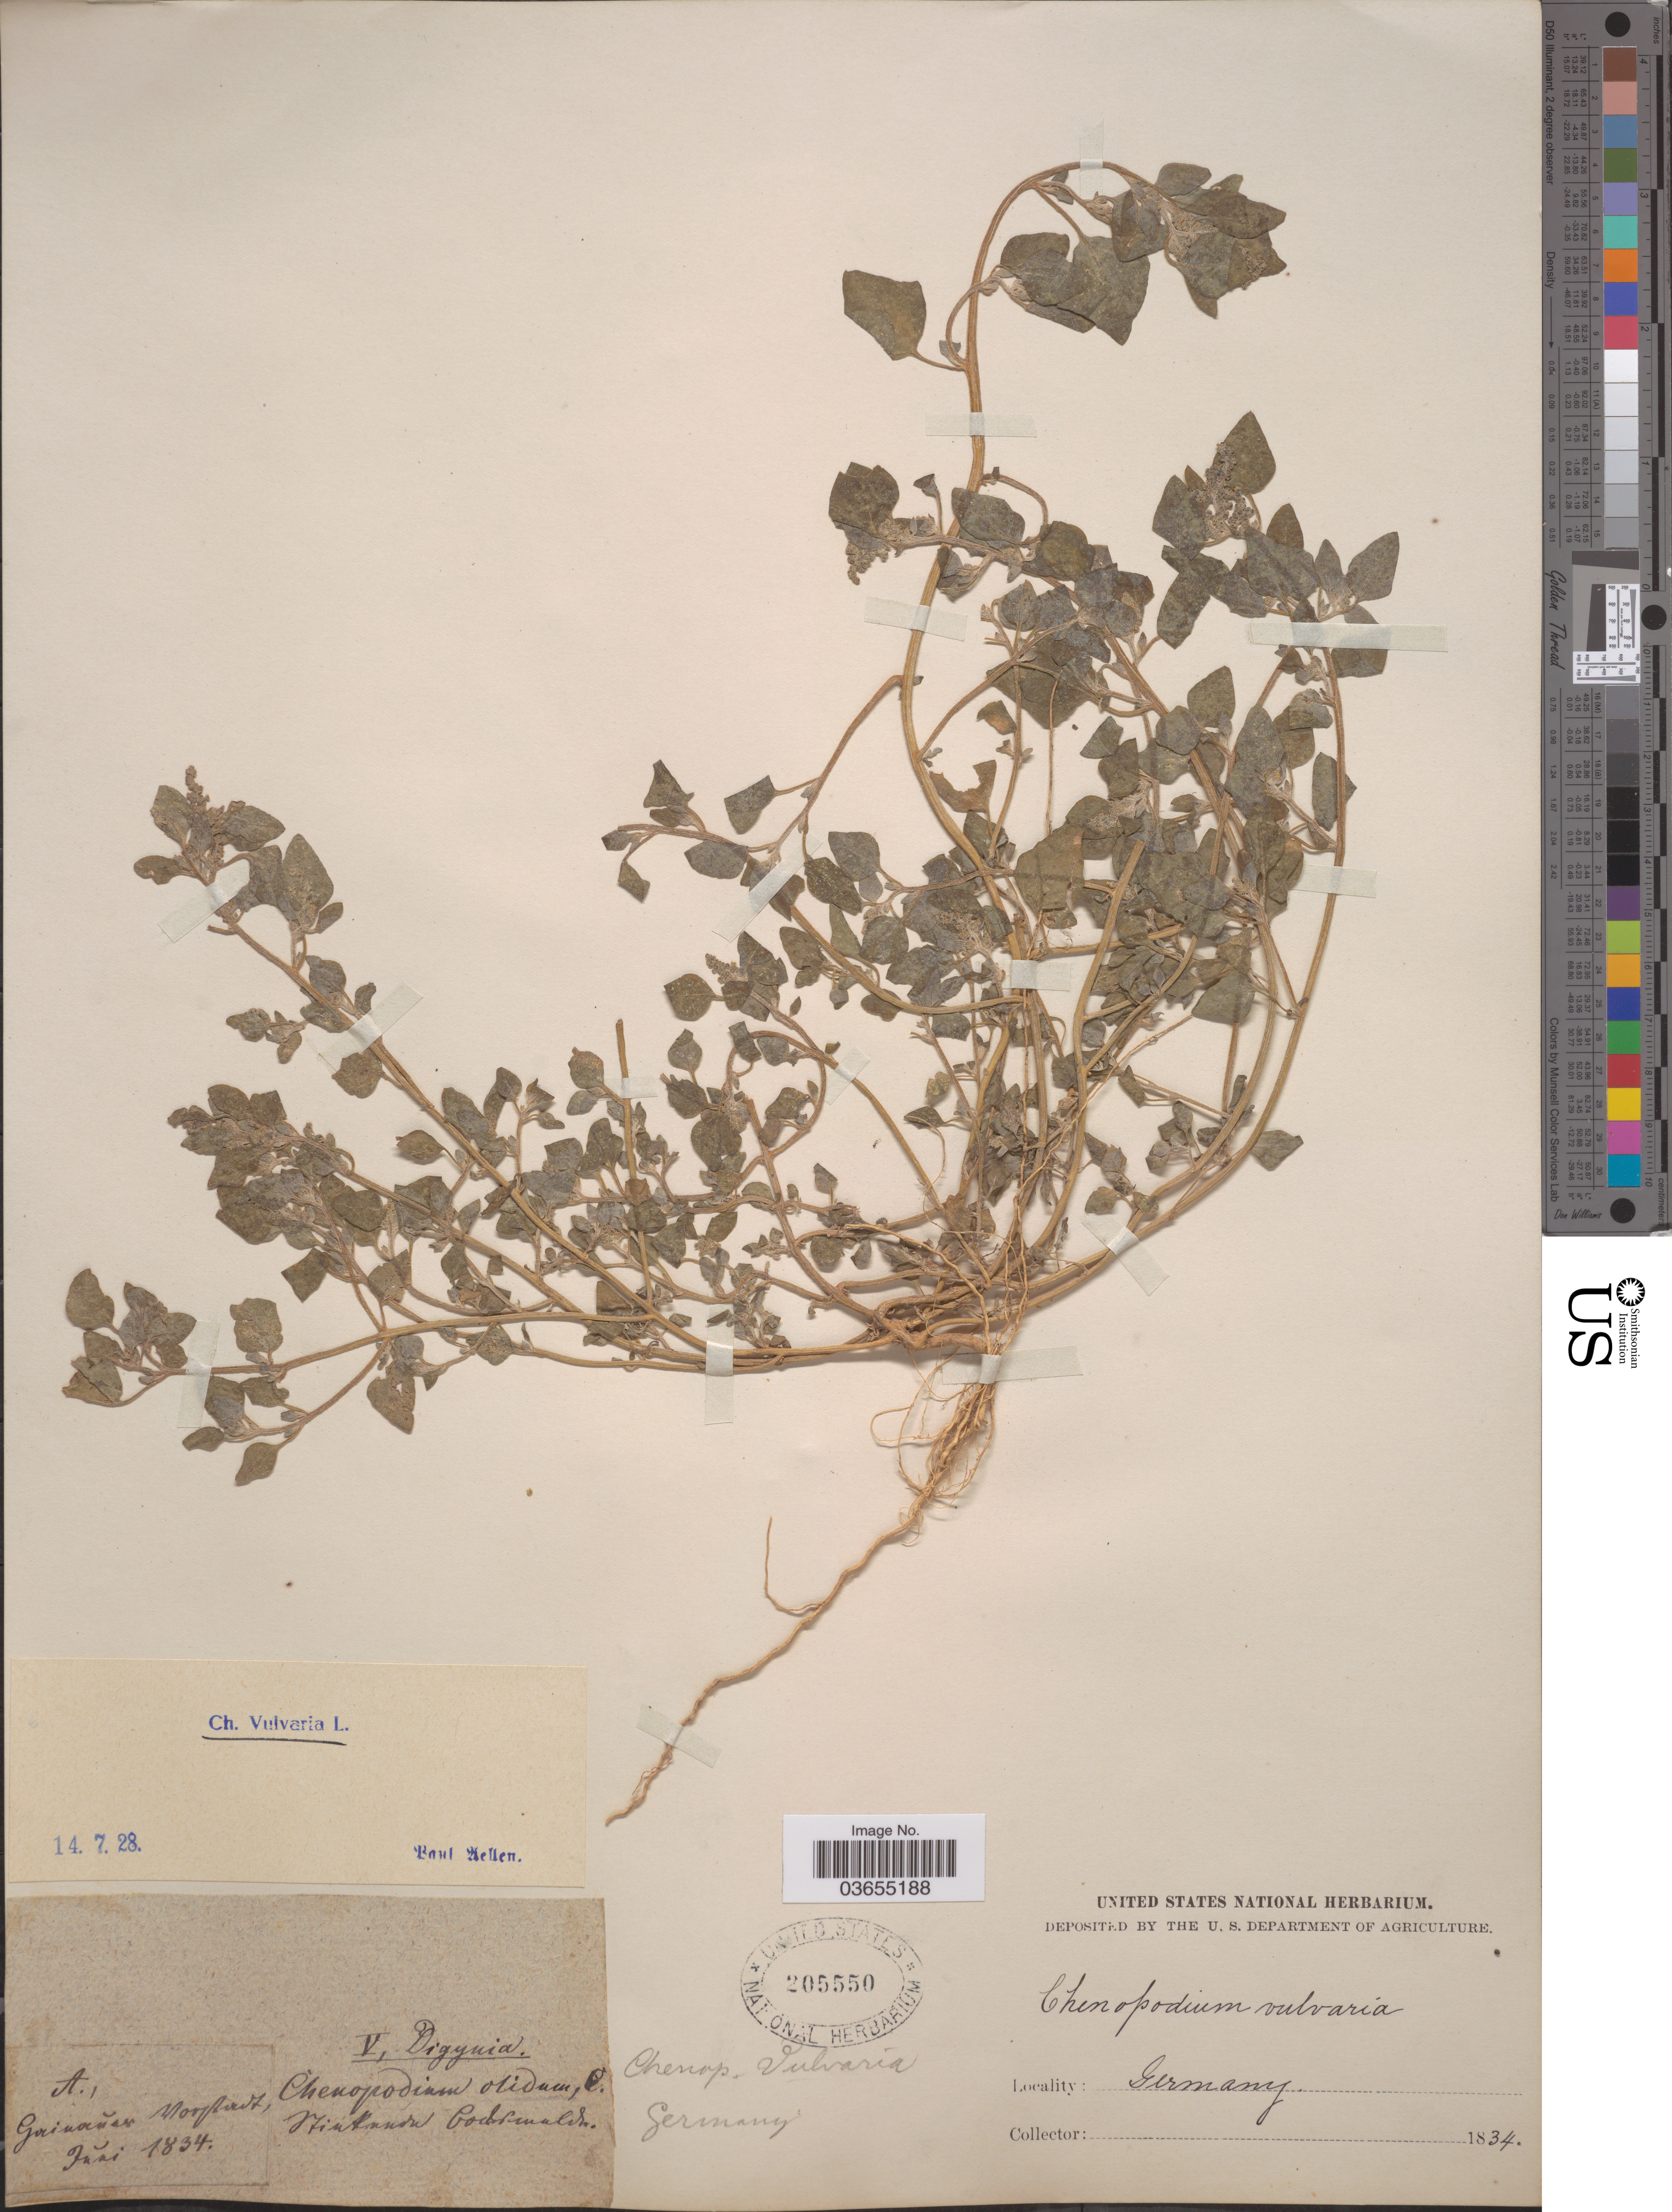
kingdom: Plantae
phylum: Tracheophyta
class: Magnoliopsida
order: Caryophyllales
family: Amaranthaceae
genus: Chenopodium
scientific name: Chenopodium vulvaria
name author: L.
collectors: ex herb. United States National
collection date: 1834-06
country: Germany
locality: Guinanar Morfudt. [interpreted]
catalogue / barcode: US 205550